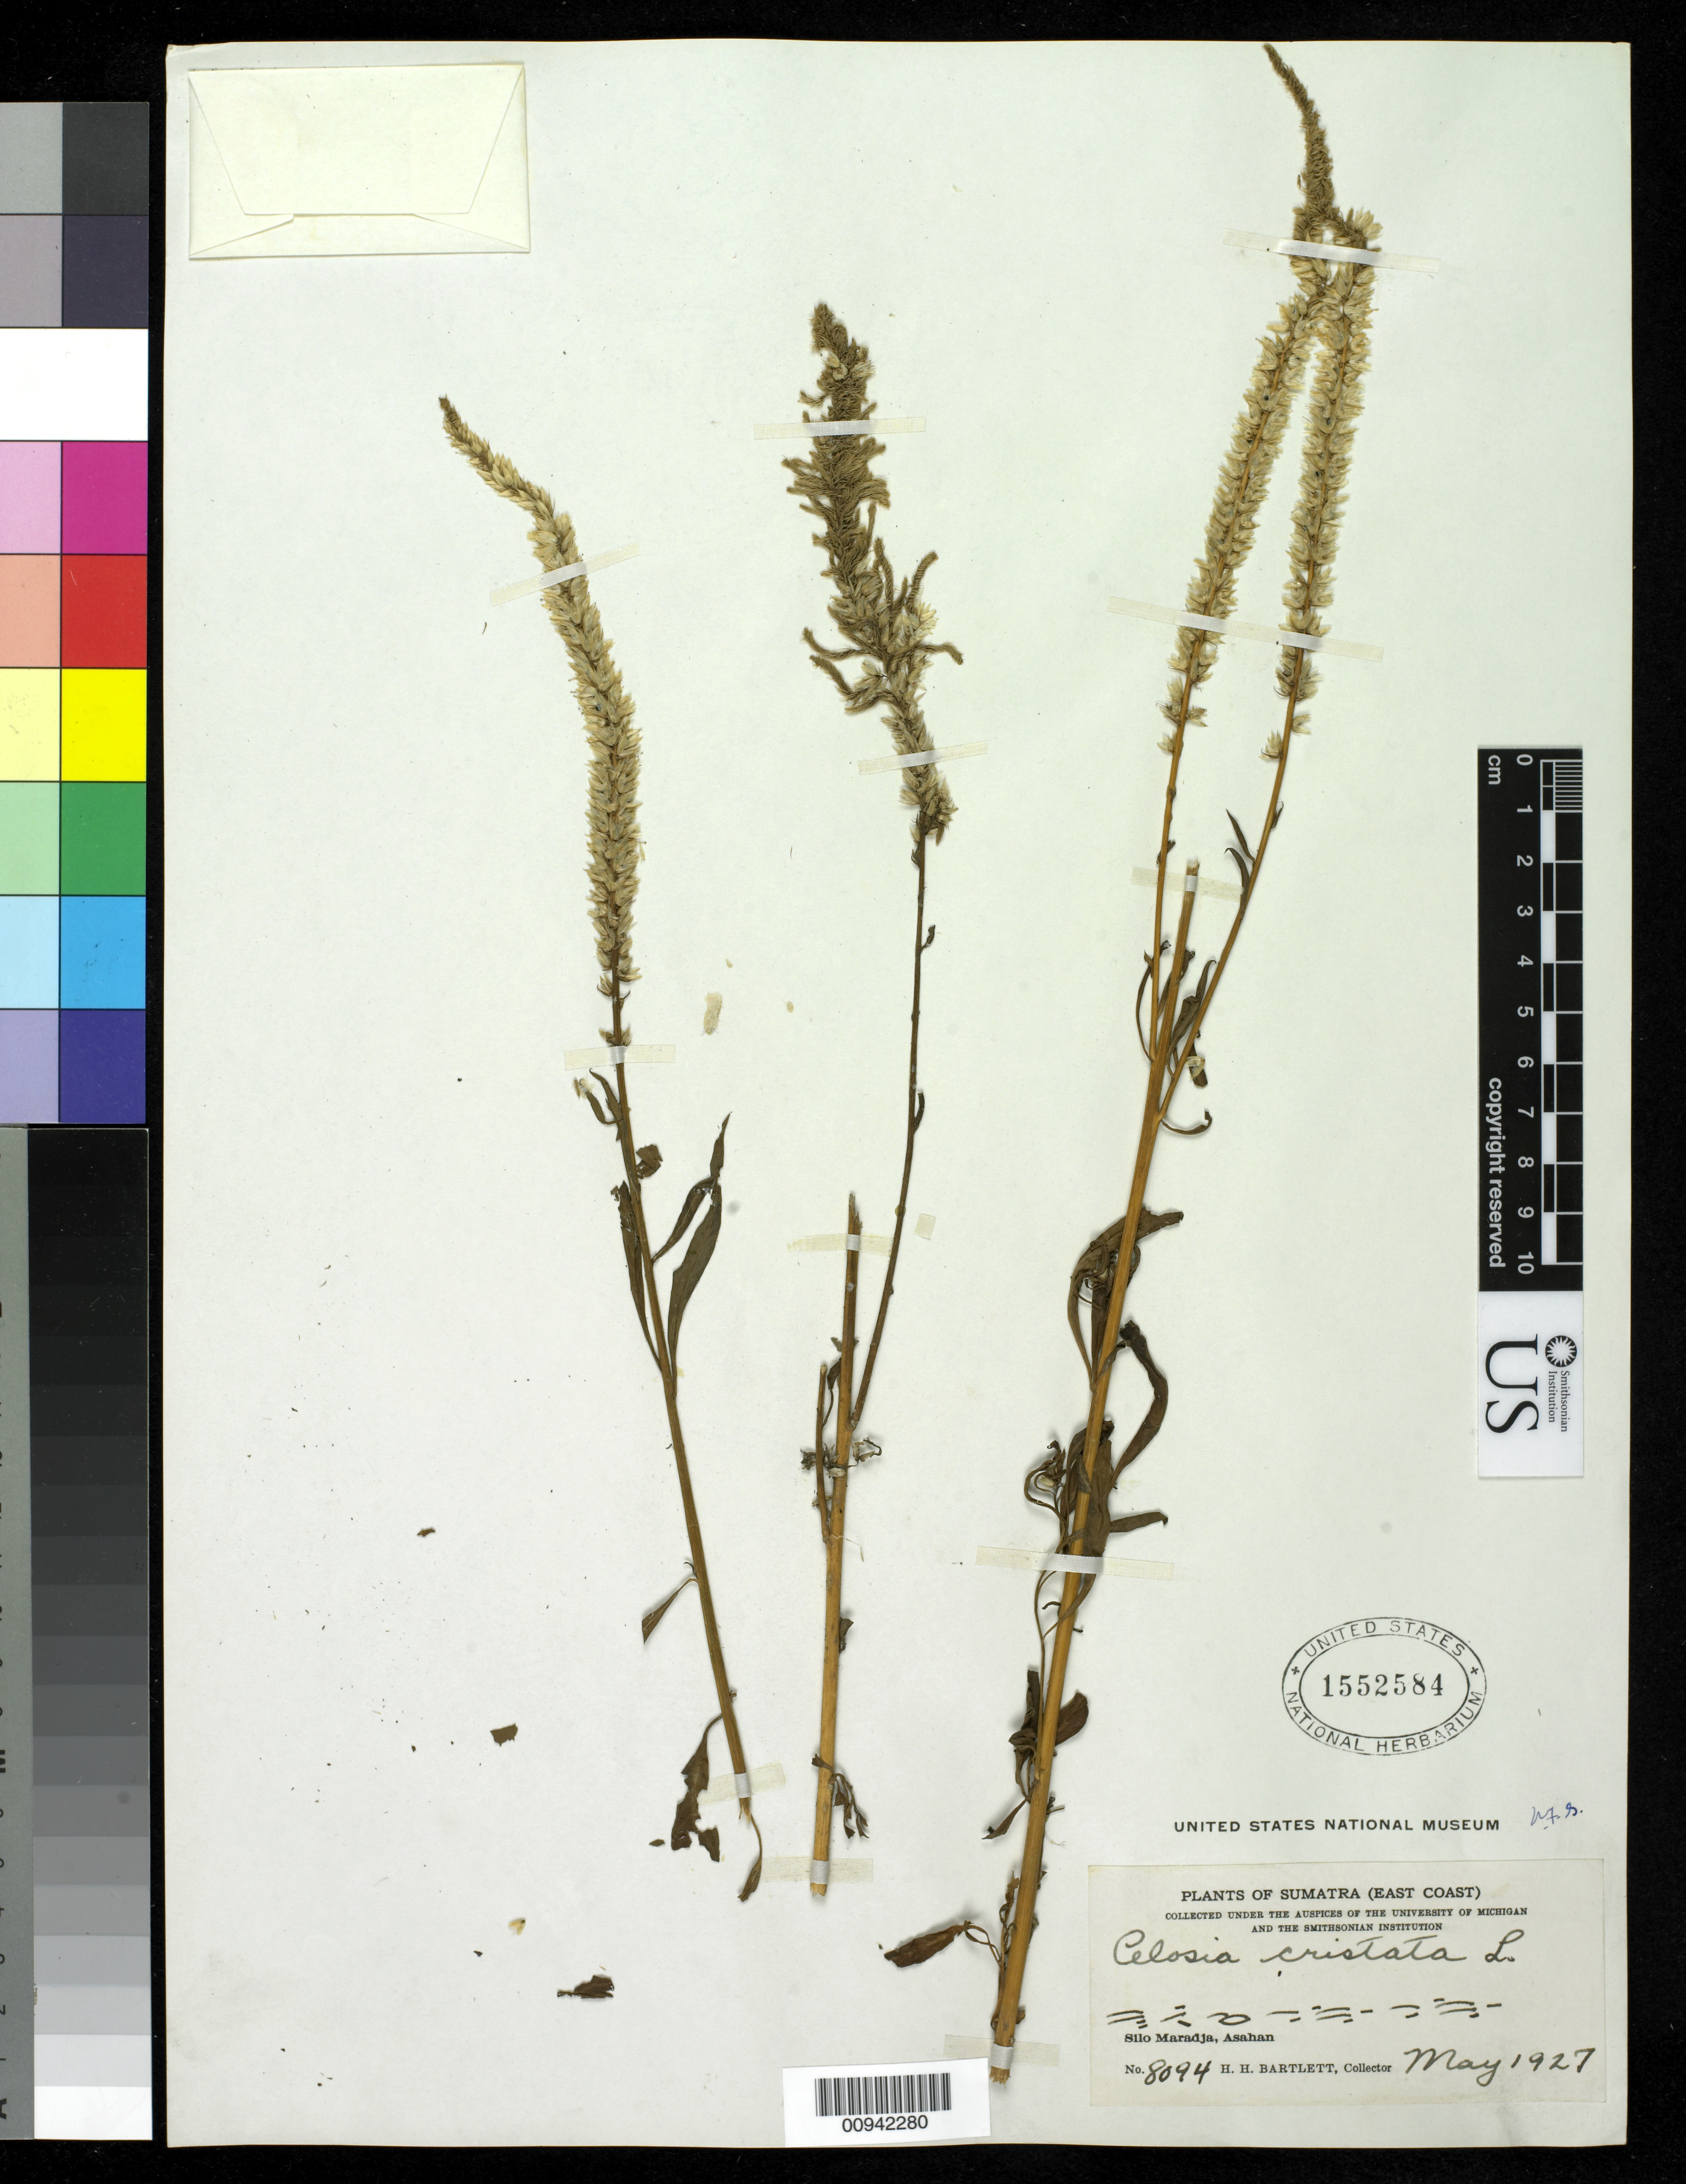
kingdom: Plantae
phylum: Tracheophyta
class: Magnoliopsida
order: Caryophyllales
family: Amaranthaceae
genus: Celosia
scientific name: Celosia argentea var. cristata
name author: (L.) Kuntze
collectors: H. H. Bartlett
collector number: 8094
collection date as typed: May 1927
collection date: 1927-05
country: Indonesia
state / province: Sumatra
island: Sumatra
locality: see remarks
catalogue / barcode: US 1552584